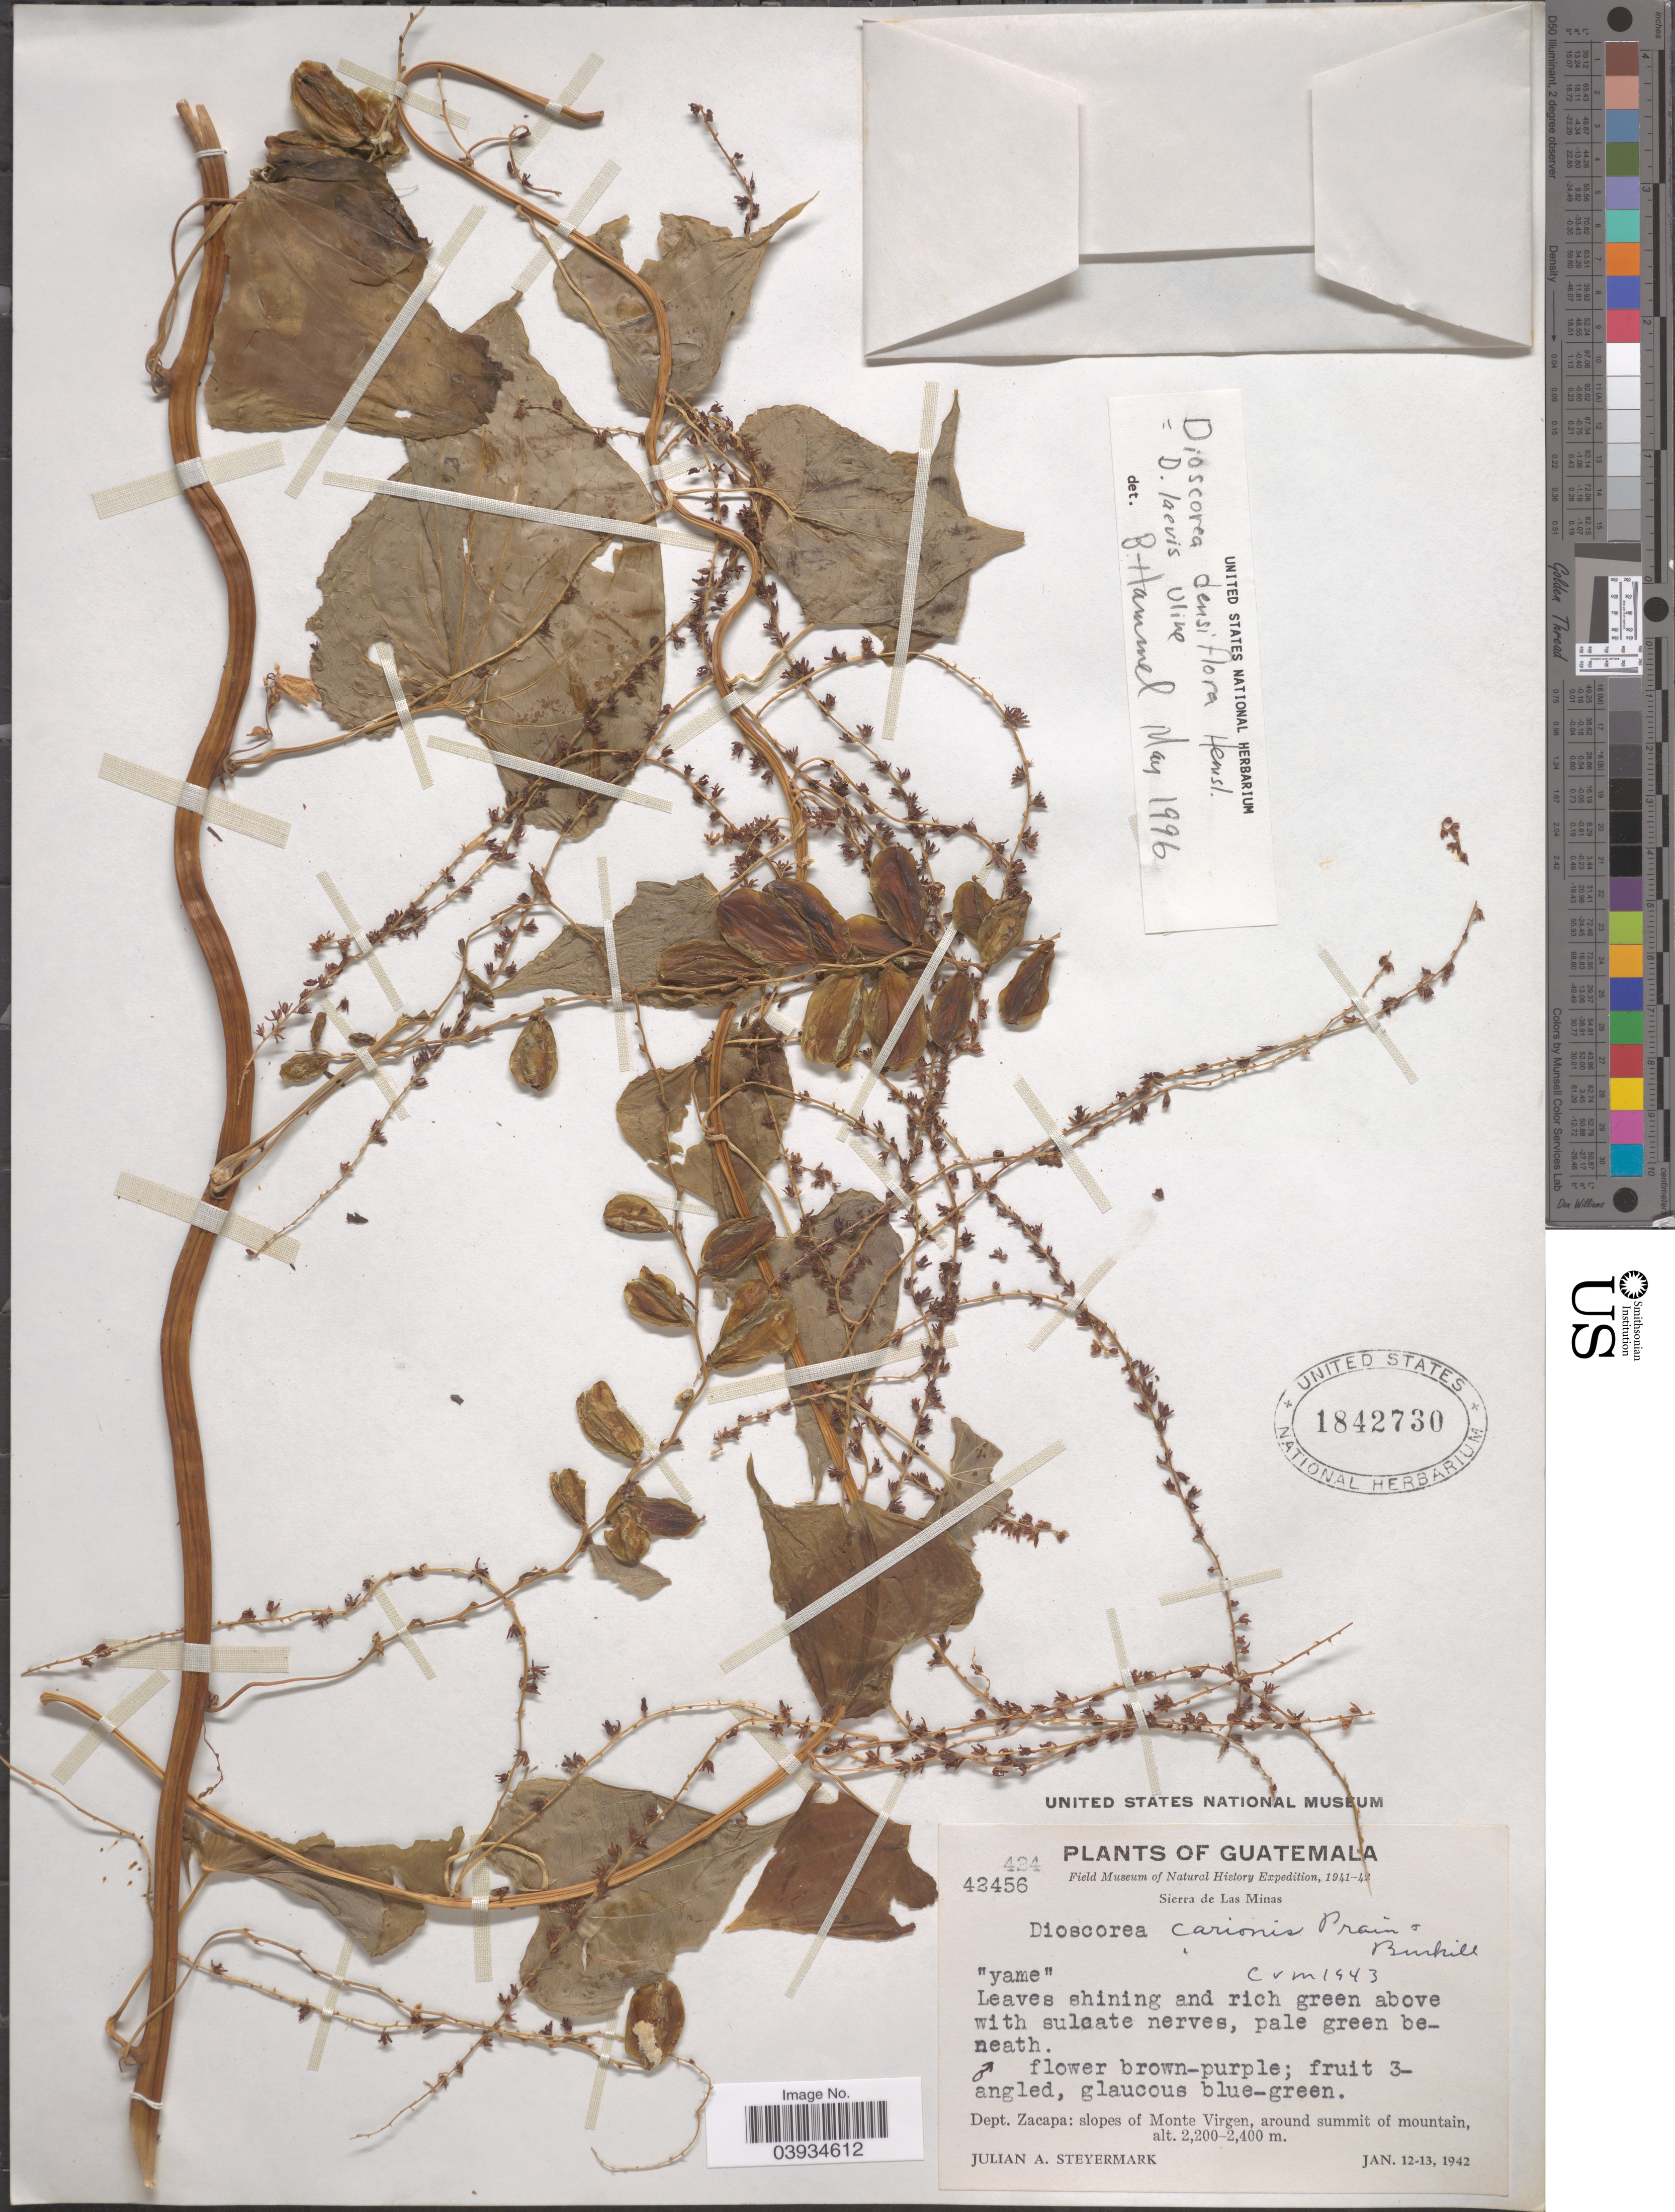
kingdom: Plantae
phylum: Tracheophyta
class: Liliopsida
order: Dioscoreales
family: Dioscoreaceae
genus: Dioscorea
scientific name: Dioscorea laevis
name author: Uline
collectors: J. Steyermark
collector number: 42456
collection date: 1942-01-12/1942-01-13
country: Guatemala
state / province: Zacapa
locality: Sierra de Las Minas. Dept. Zacapa: slopes of Monte Virgen, around summif of mountain.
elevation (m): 2200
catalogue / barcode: US 1842730